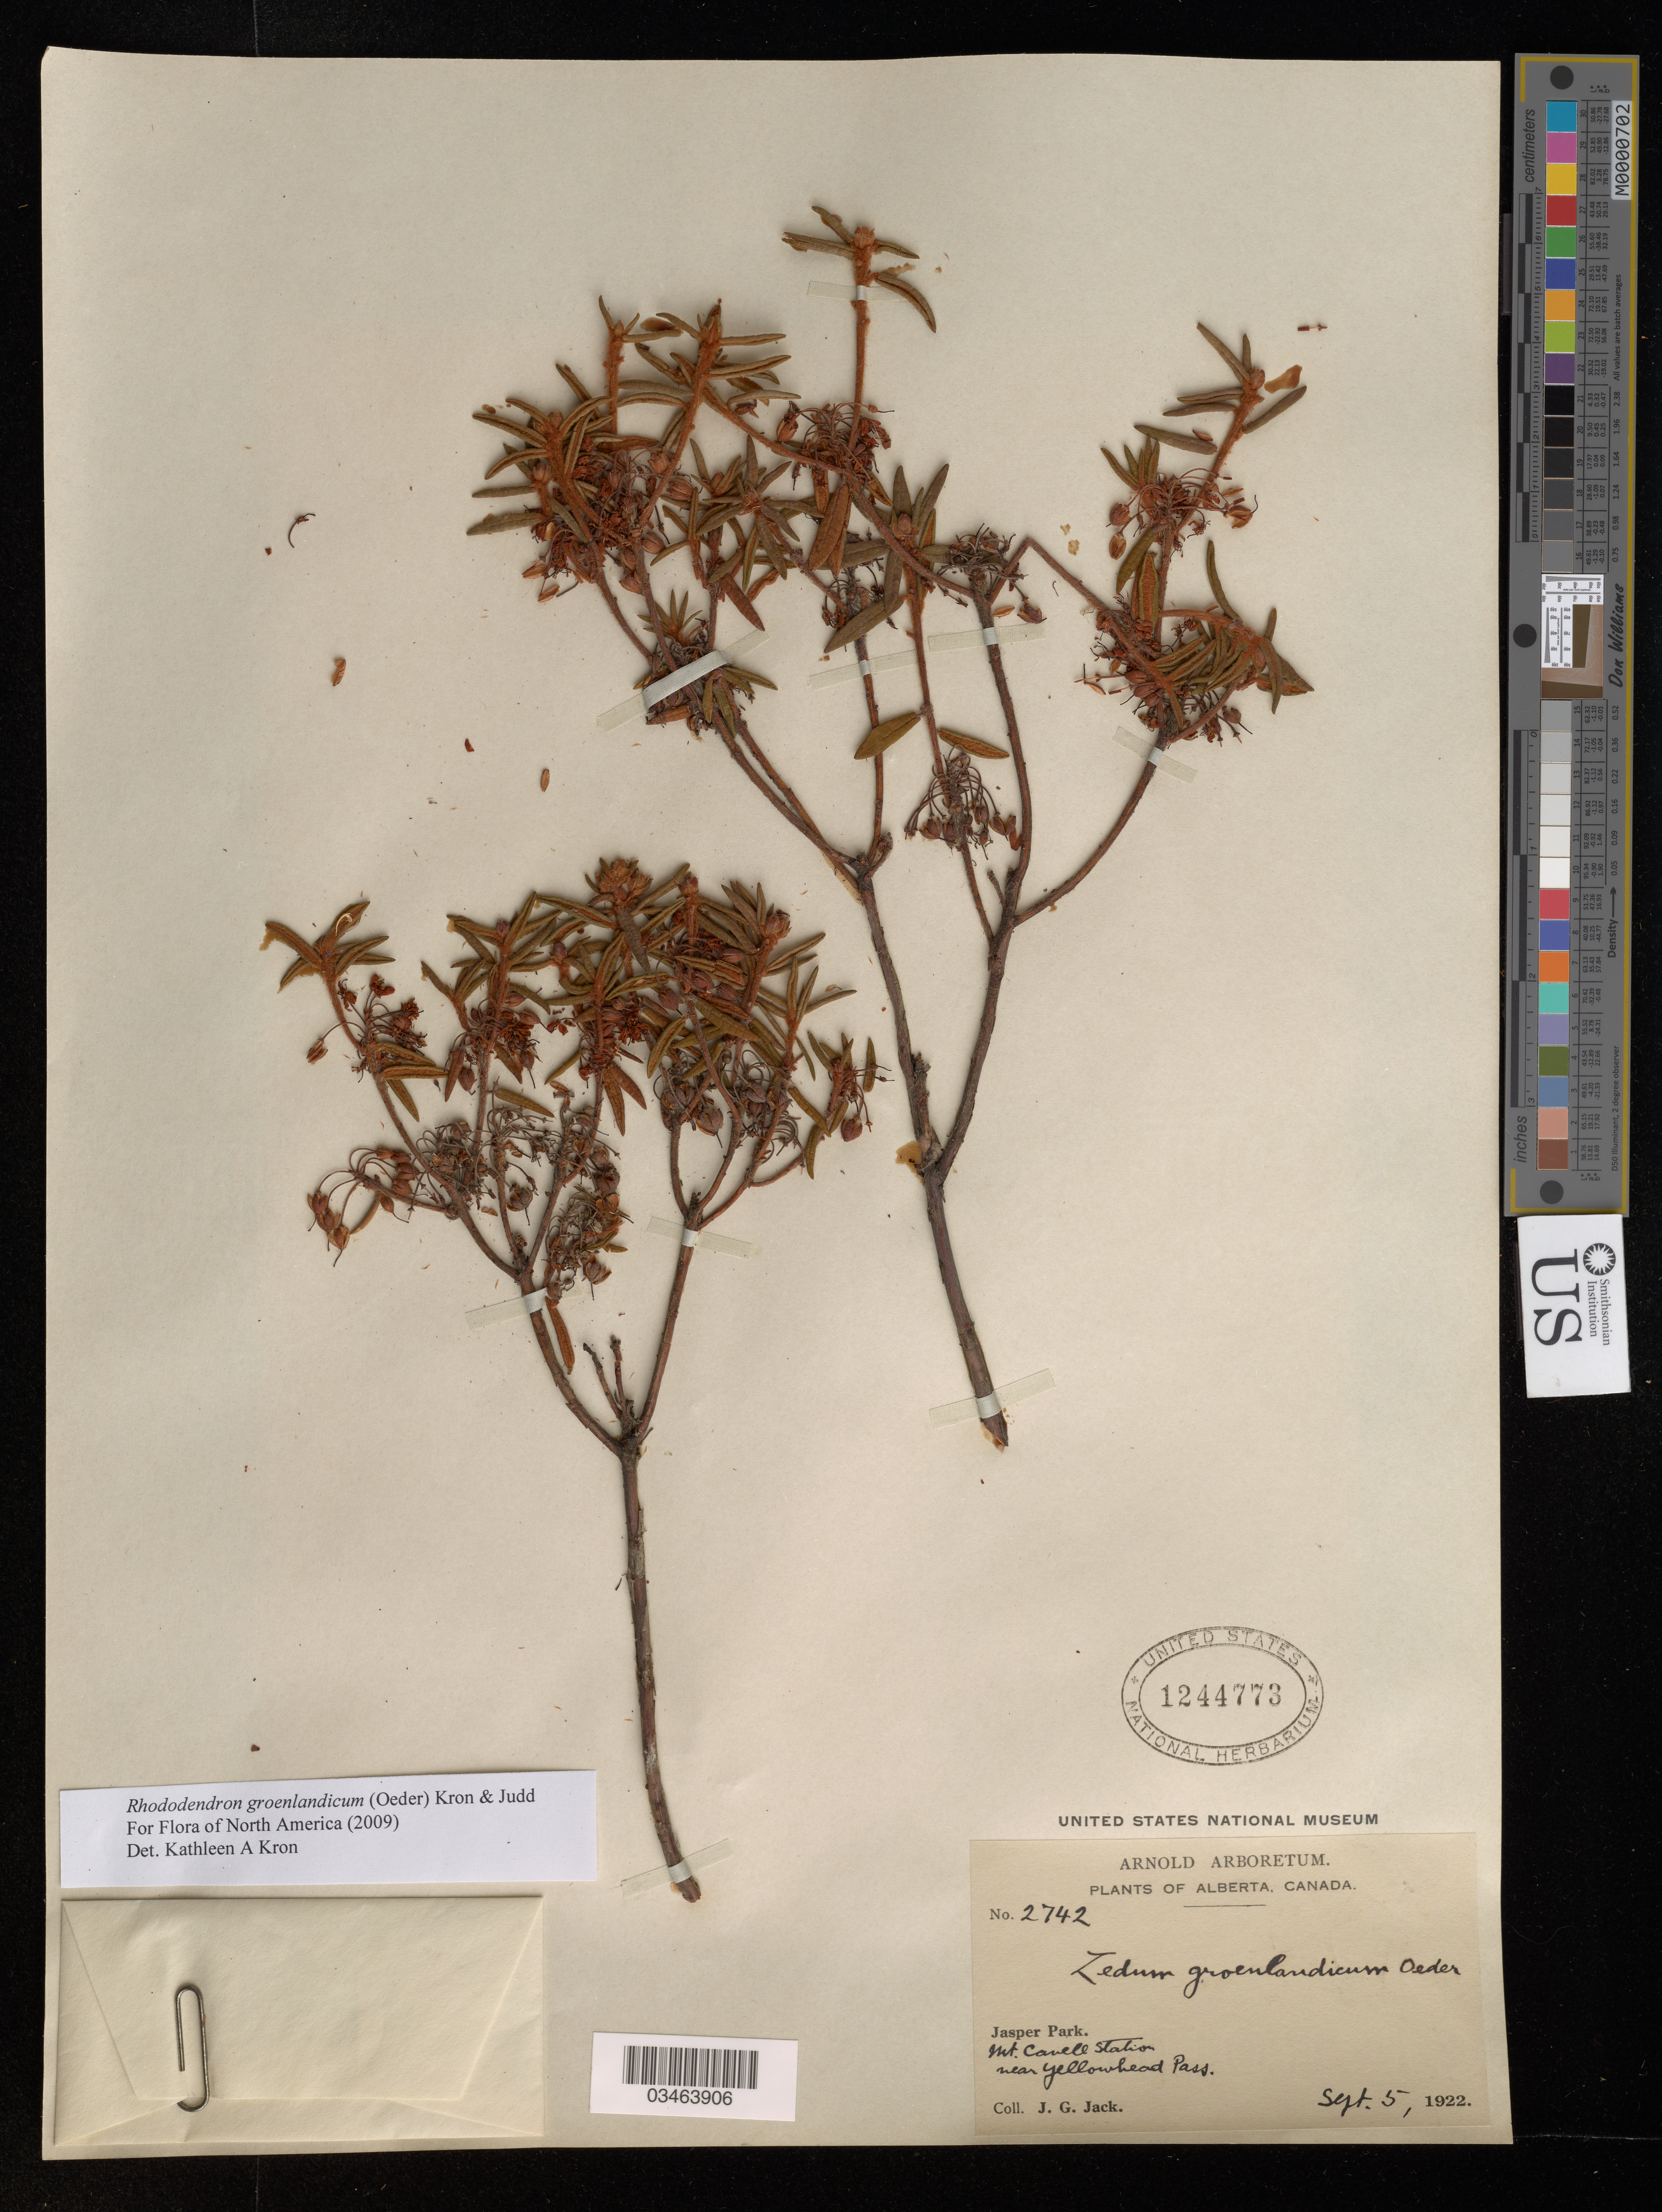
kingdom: Plantae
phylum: Tracheophyta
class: Magnoliopsida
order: Ericales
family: Ericaceae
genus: Ledum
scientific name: Ledum groenlandicum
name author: Oeder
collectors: J. G. Jack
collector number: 2742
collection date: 1922-09-05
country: Canada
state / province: Alberta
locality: Jasper park. Mt. Cavell Station near Yellowhead Pass.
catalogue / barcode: US 1244773